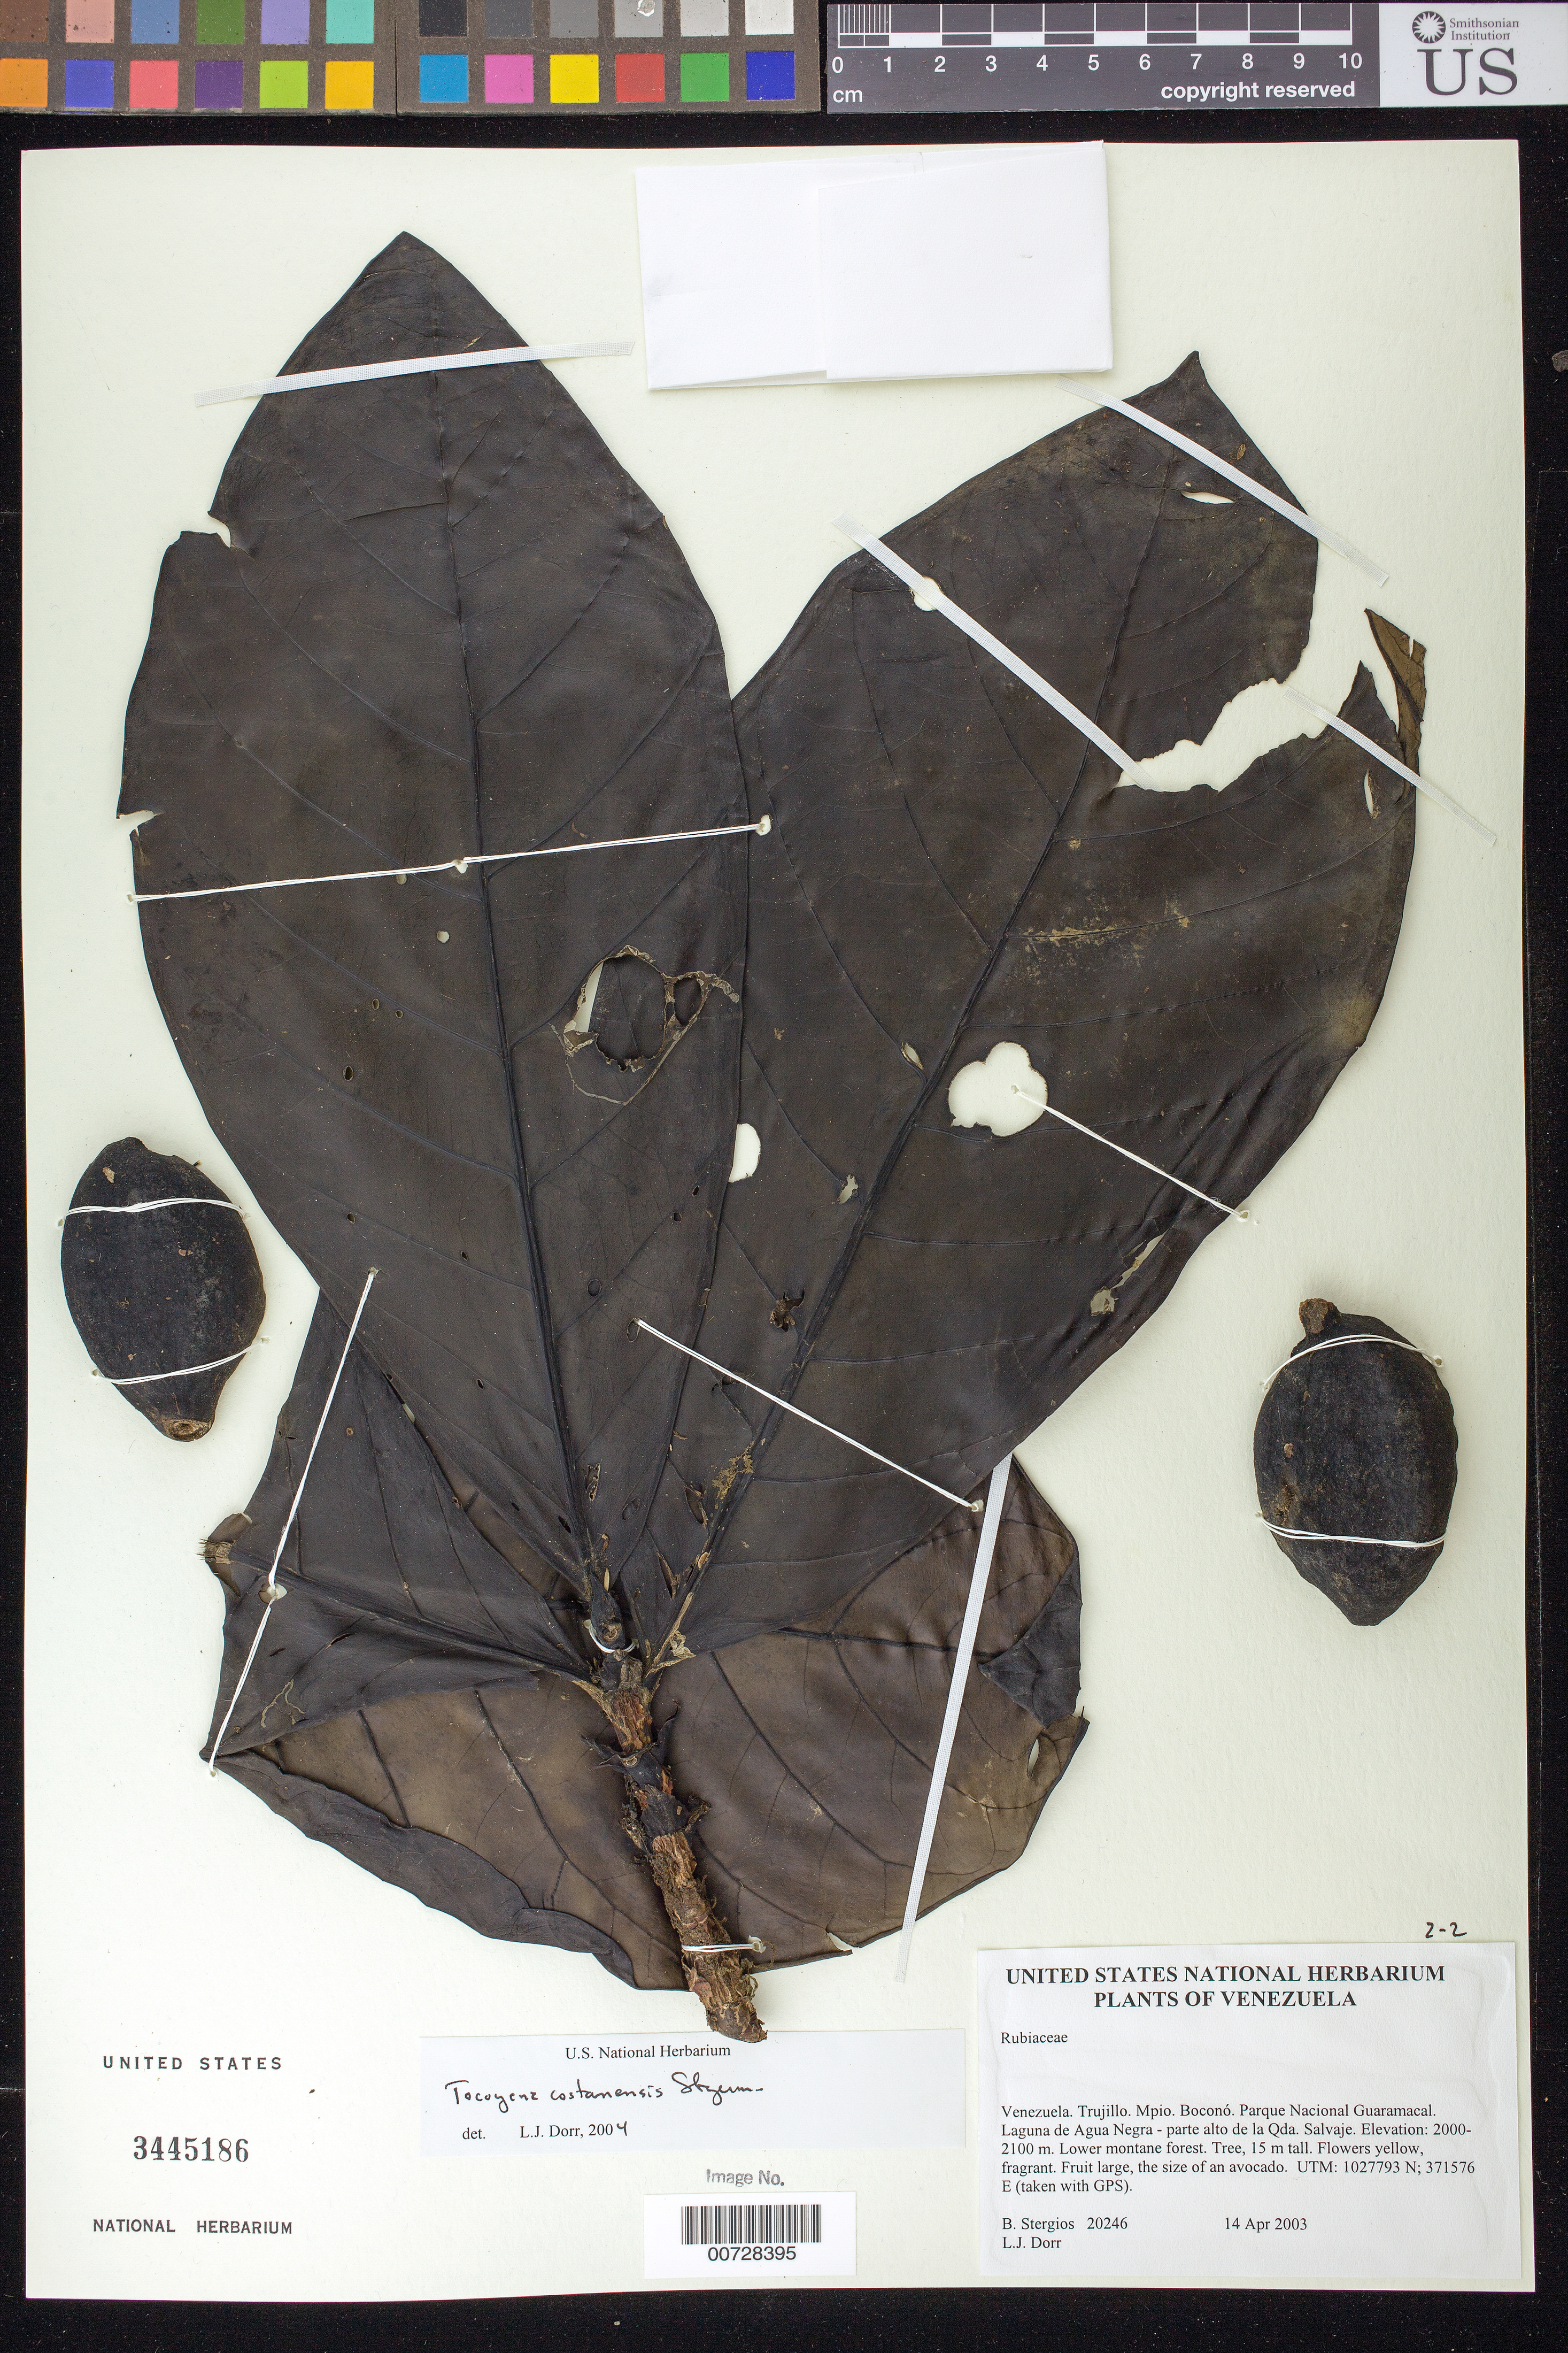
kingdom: Plantae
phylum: Tracheophyta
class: Magnoliopsida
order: Gentianales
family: Rubiaceae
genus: Tocoyena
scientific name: Tocoyena costanensis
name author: Steyerm.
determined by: Dorr, L. J., (BOT), Smithsonian Institution - National Museum of Natural History (UNITED STATES)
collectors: B. G. Stergios & L. J. Dorr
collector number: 20246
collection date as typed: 14 Apr 2003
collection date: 2003-04-14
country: Venezuela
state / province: Trujillo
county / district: Boconó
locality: Parque Nacional Guaramacal. Laguna de Agua Negra - parte alto de la Qda. Salvaje.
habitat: Lower montane forest.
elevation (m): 2000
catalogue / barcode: US 3445186